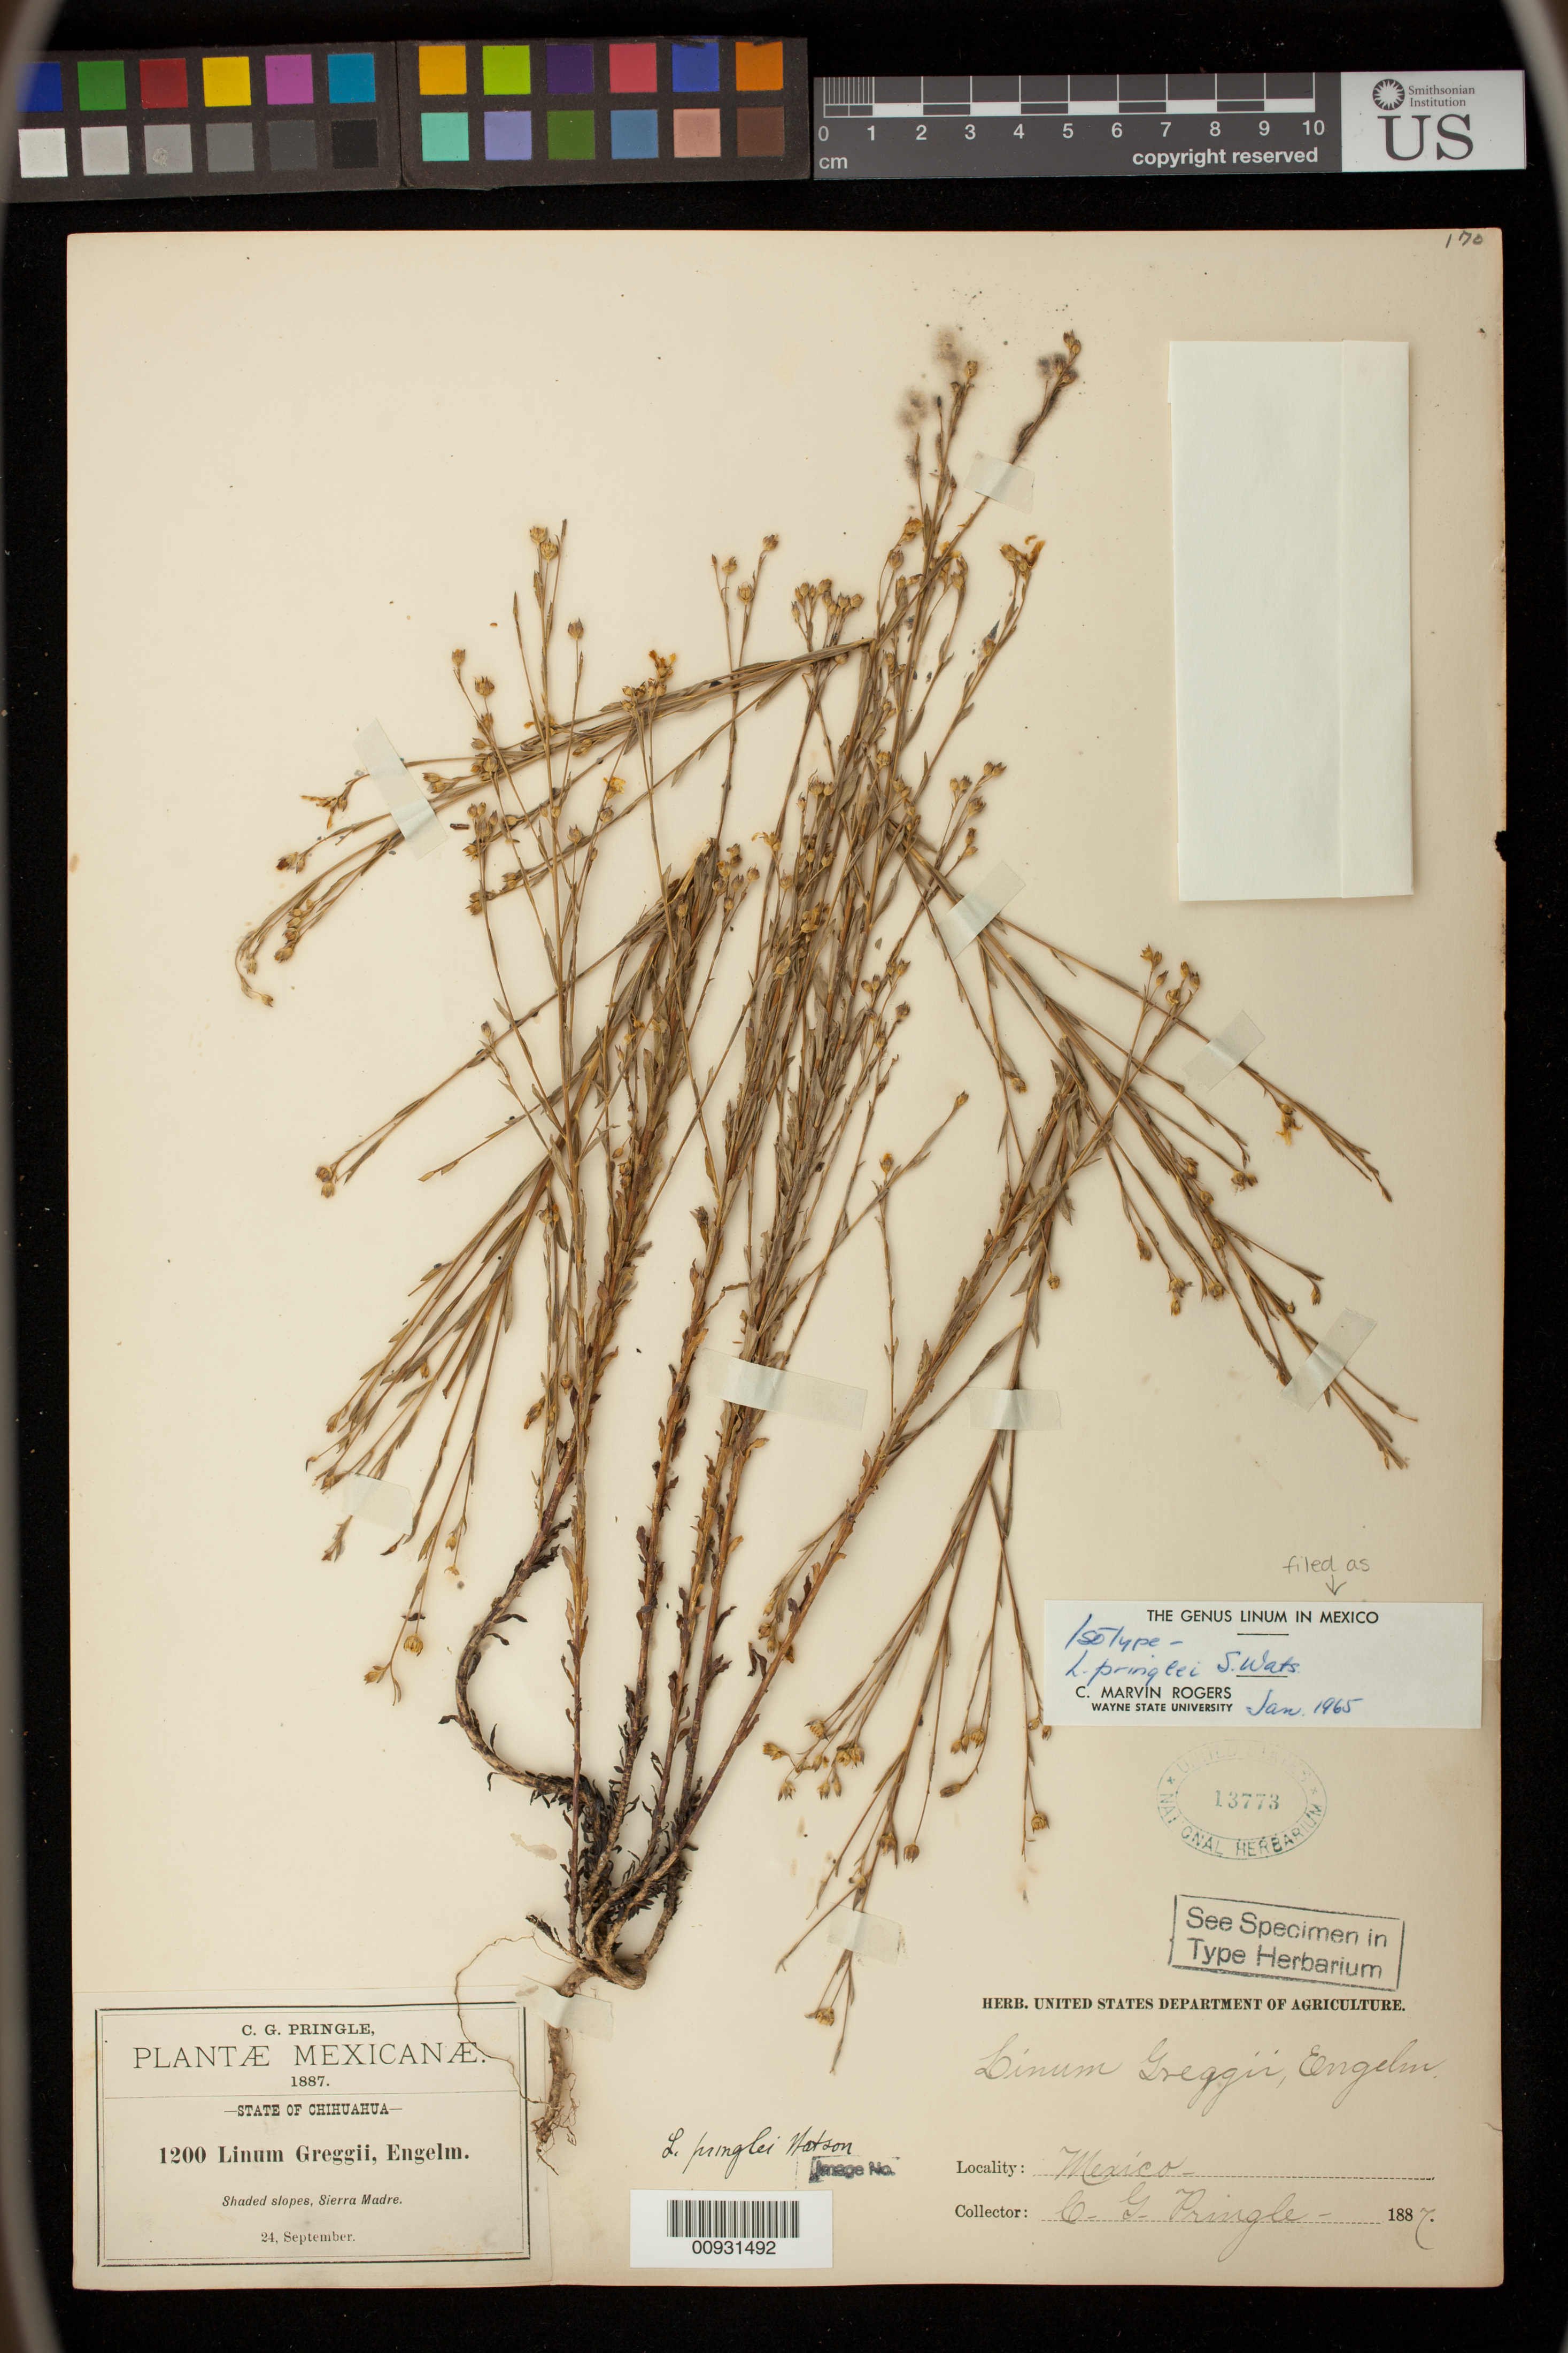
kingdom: Plantae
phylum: Tracheophyta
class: Magnoliopsida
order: Malpighiales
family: Linaceae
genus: Linum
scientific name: Linum pringlei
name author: S. Watson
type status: Isotype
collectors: C. G. Pringle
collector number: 1200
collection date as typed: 24 Sep 1887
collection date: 1887-09-24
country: Mexico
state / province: Chihuahua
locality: Sierra Madre.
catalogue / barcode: US 13773